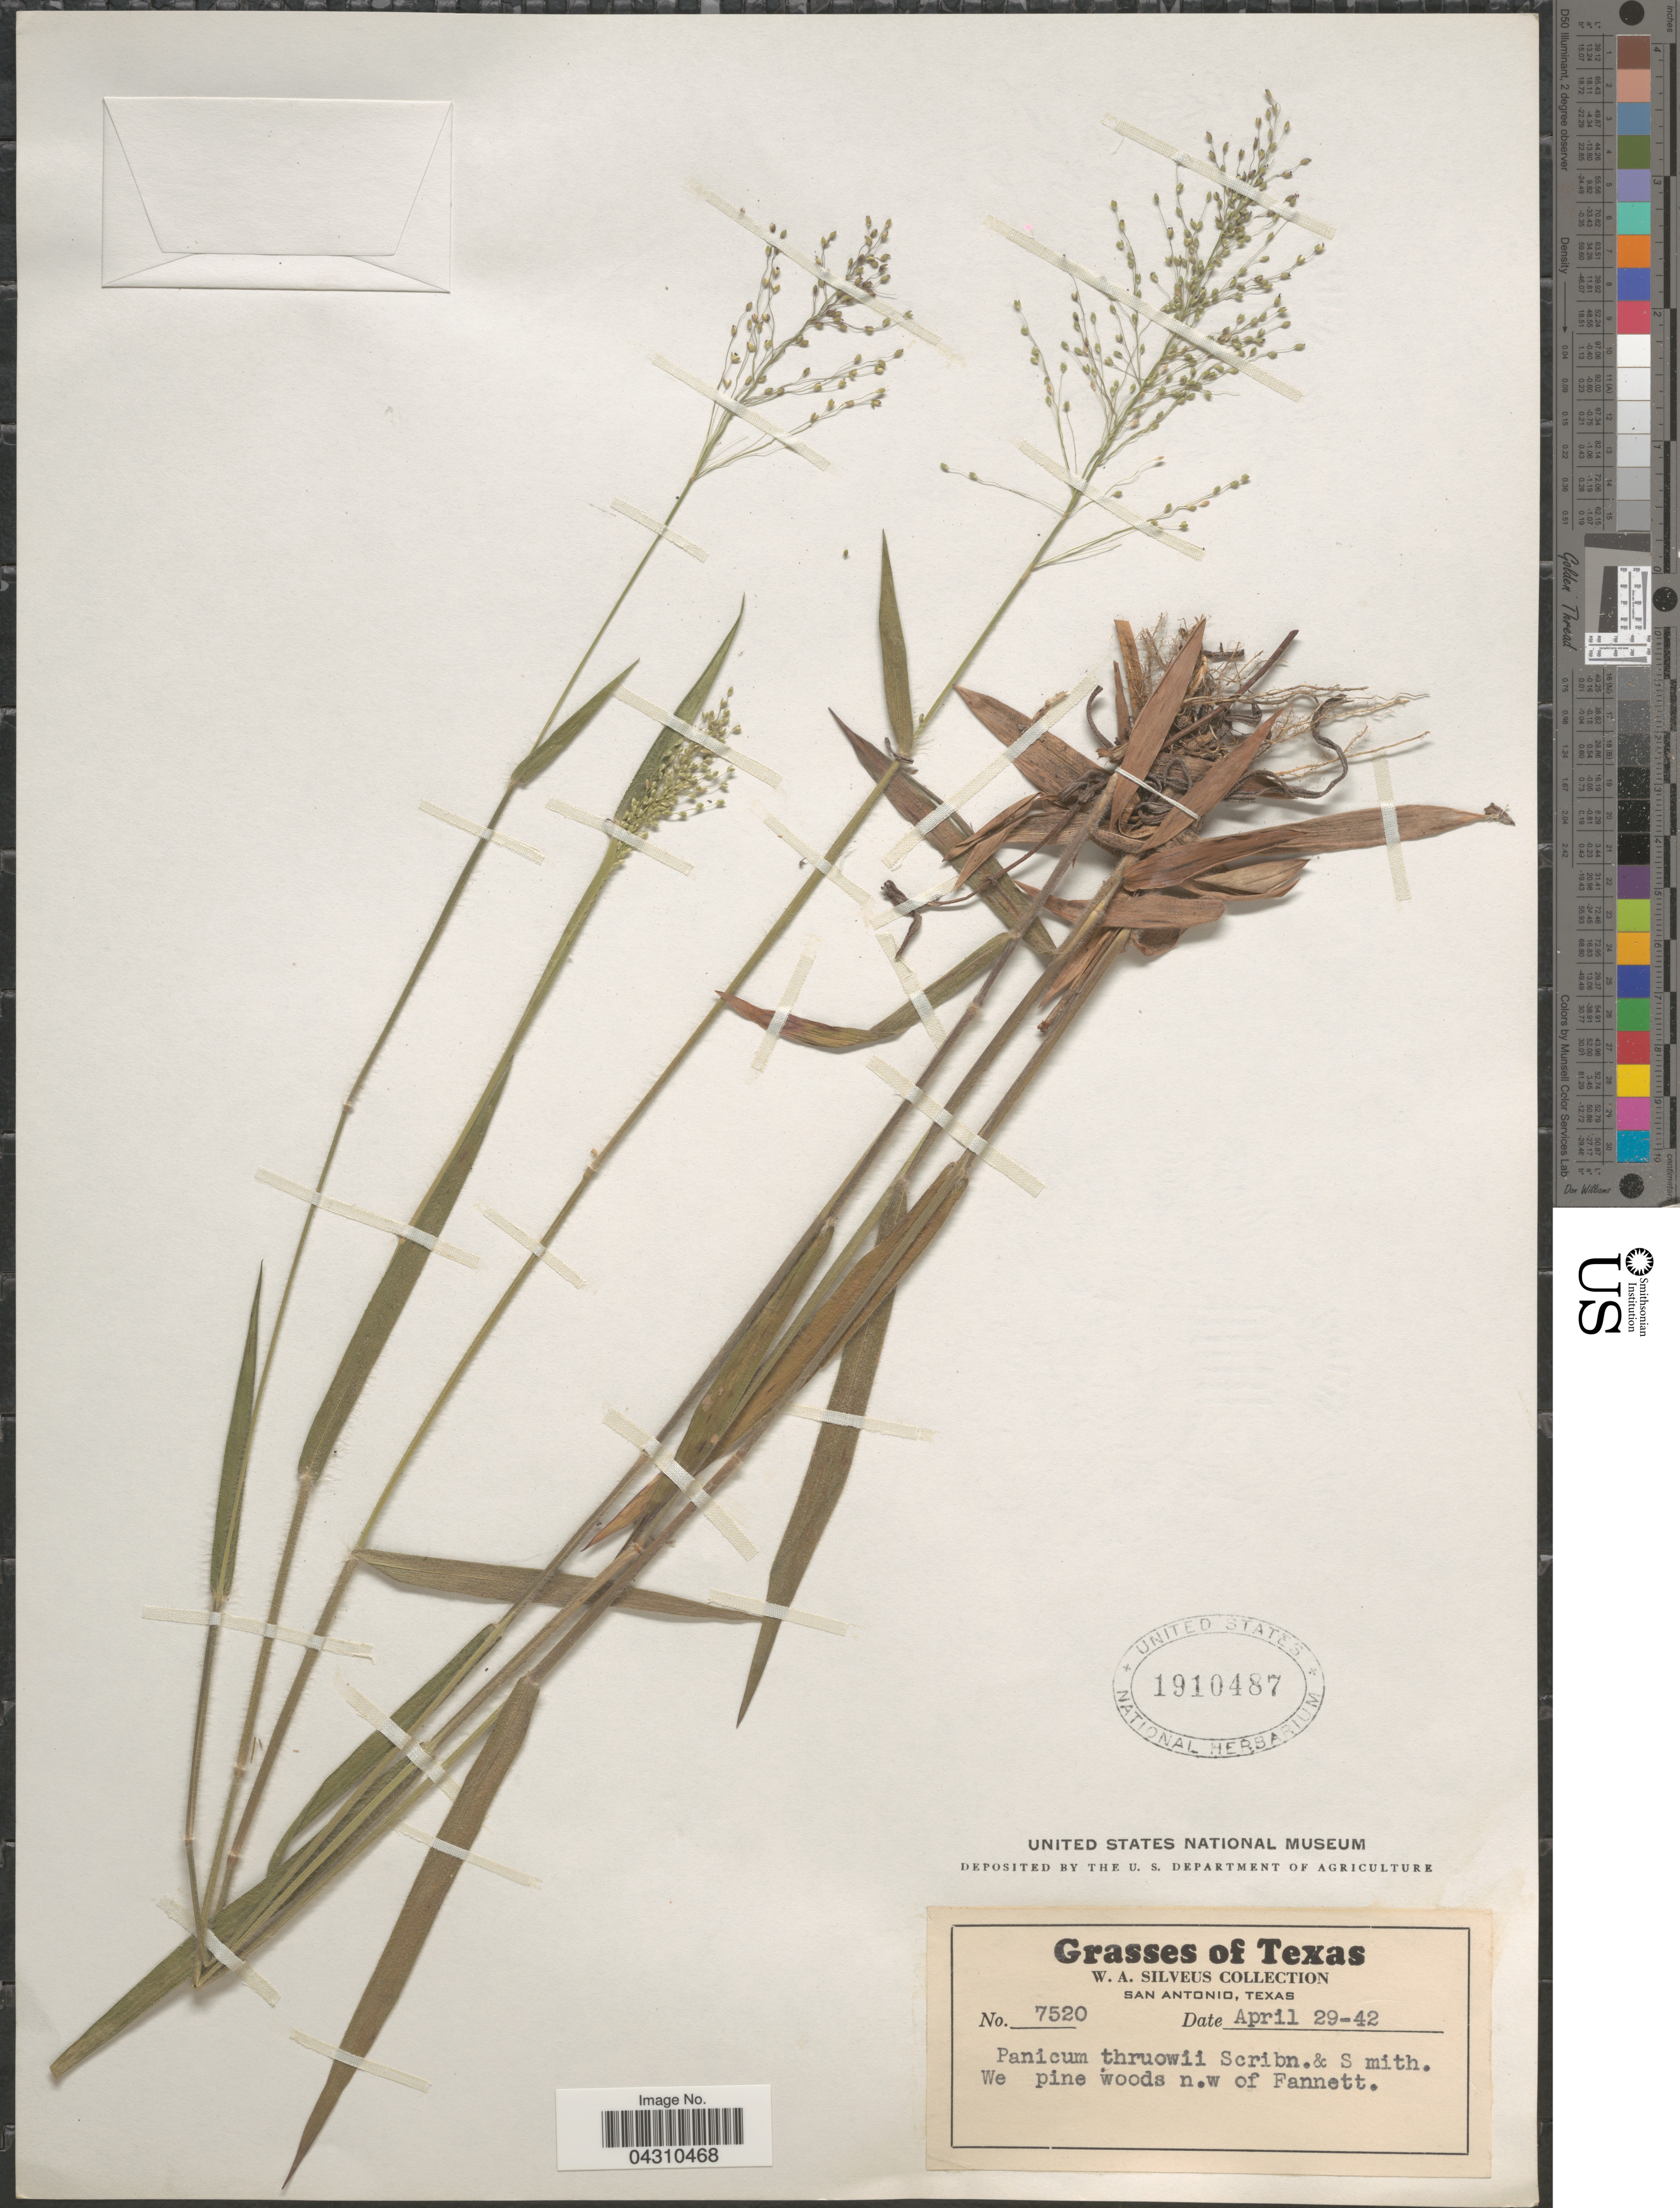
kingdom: Plantae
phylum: Tracheophyta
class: Liliopsida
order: Poales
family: Poaceae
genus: Dichanthelium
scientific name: Dichanthelium acuminatum var. acuminatum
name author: (Sw.) Gould & C.A. Clark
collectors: W. Silveus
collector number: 7520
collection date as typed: Transcribed d/m/y: 29/4/42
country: United States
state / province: Texas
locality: We pine woods n.w of Fannett.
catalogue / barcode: US 1910487